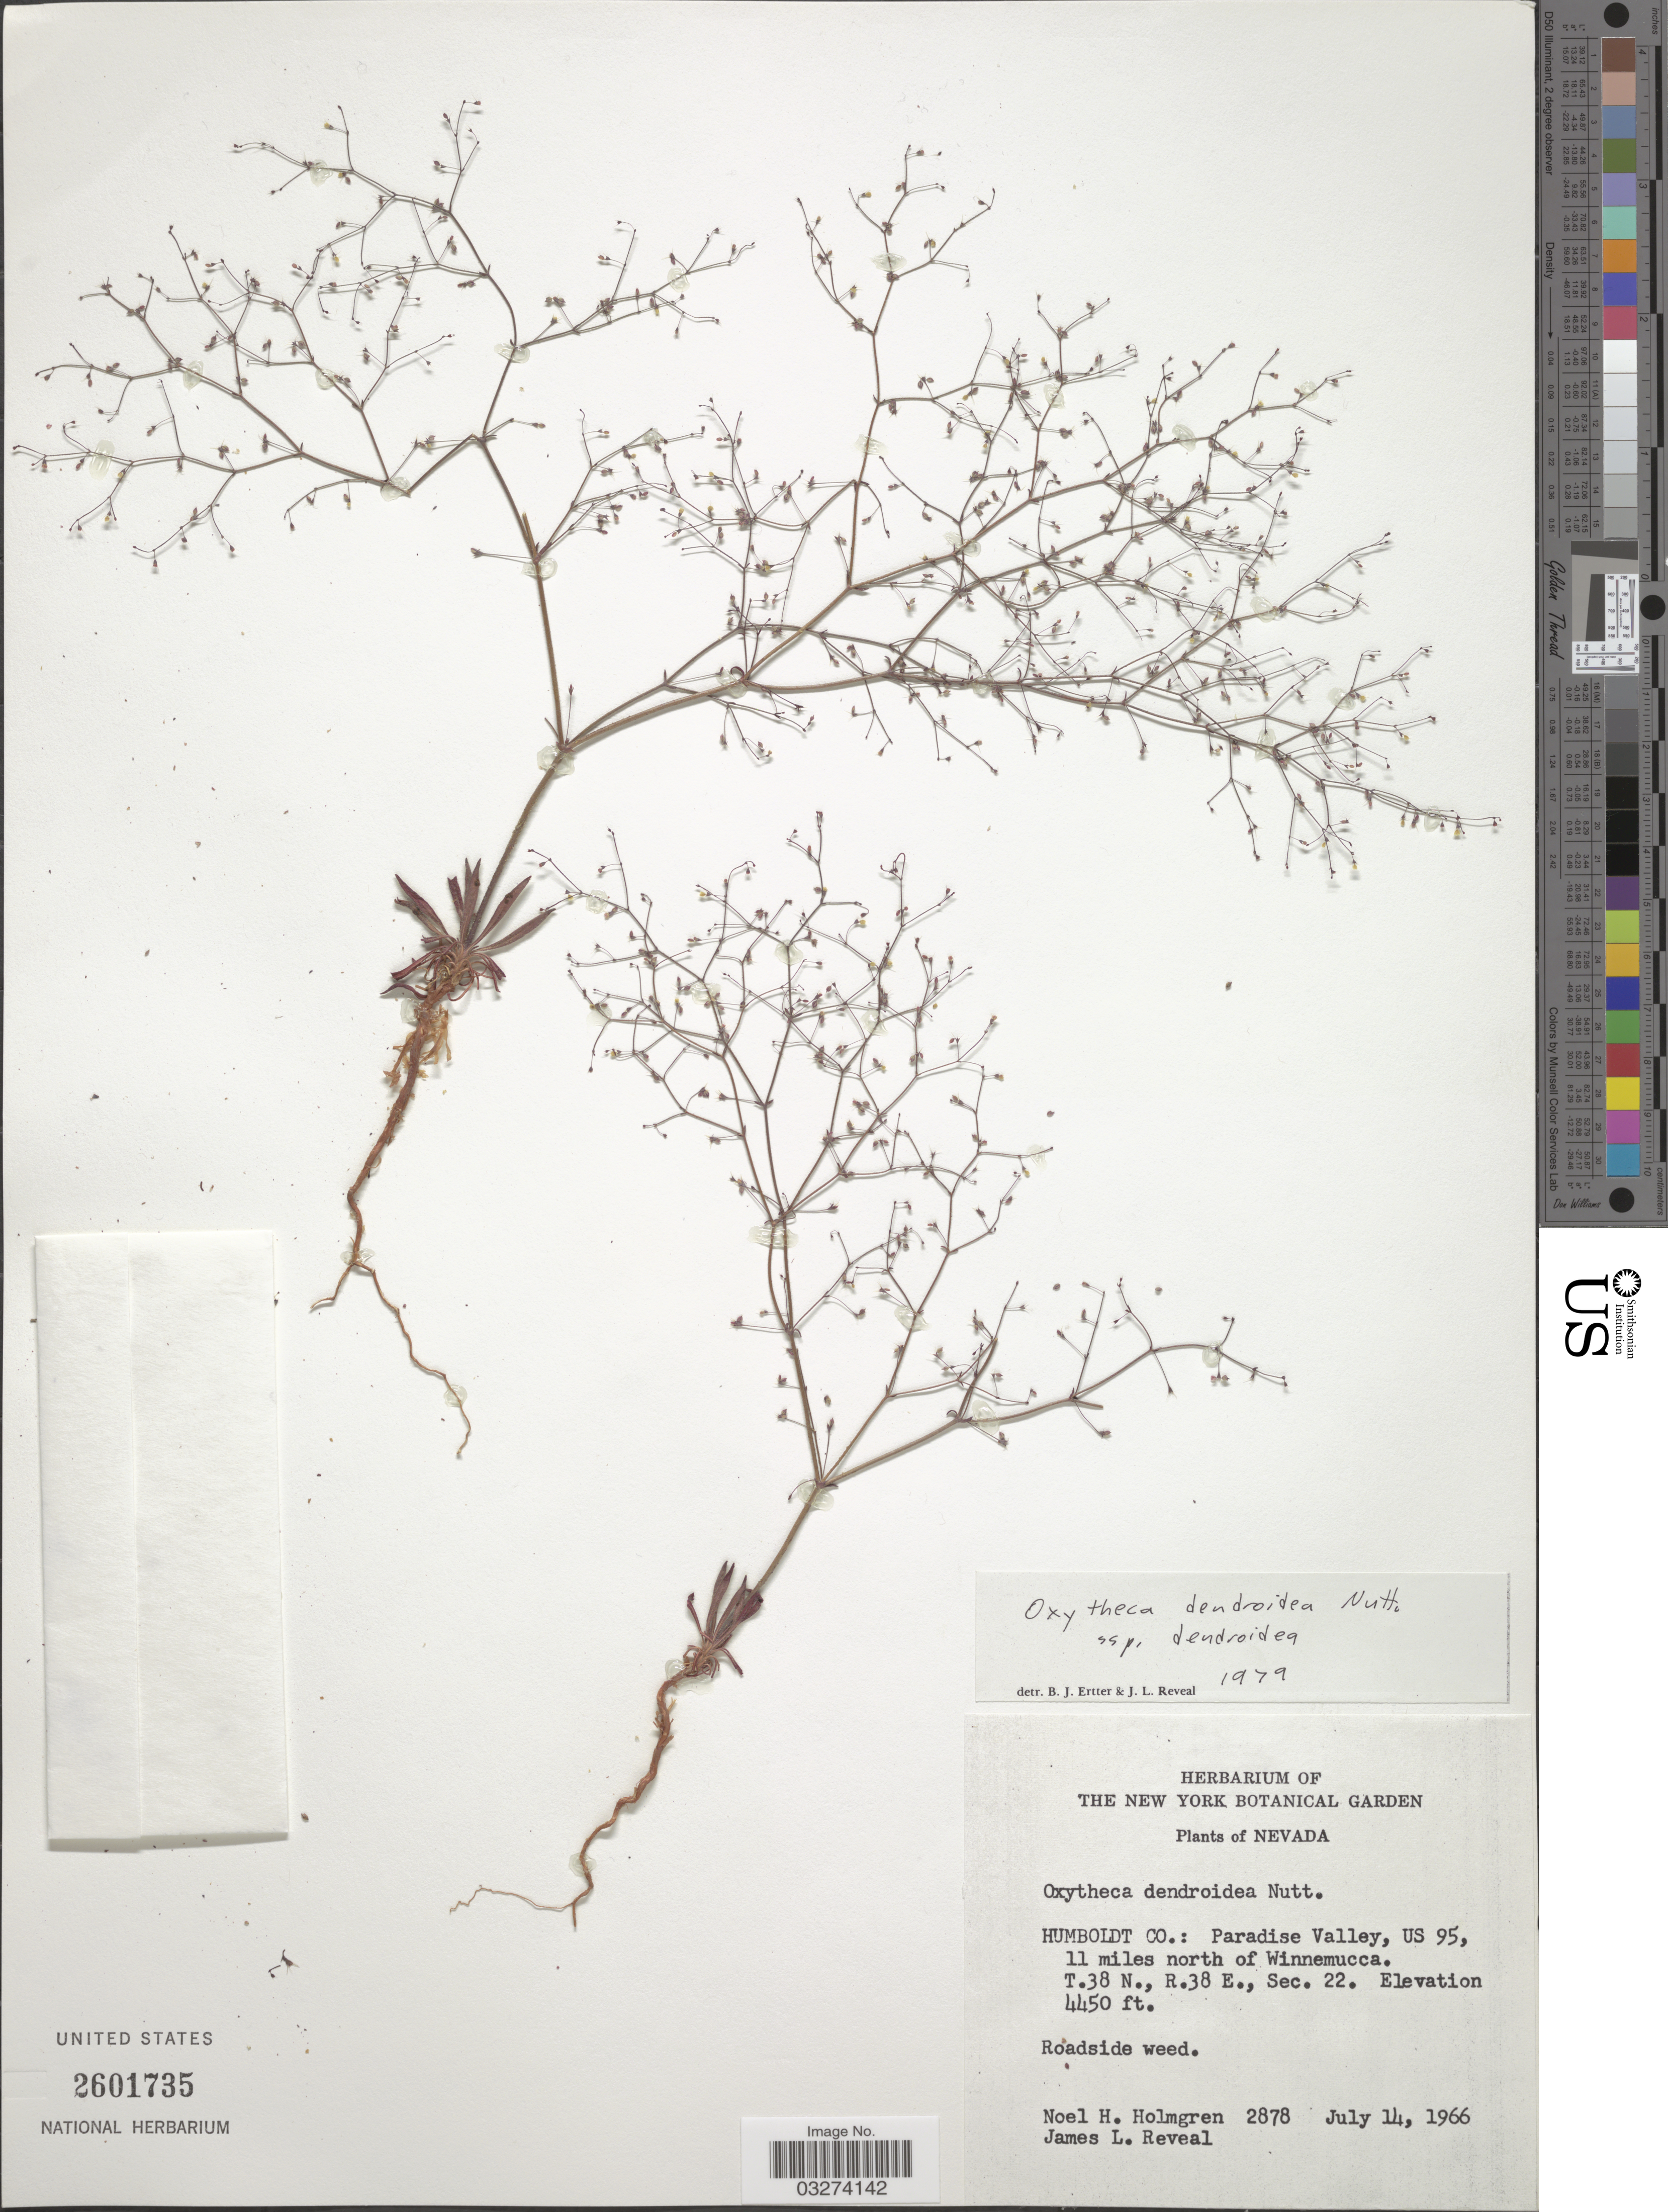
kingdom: Plantae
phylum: Tracheophyta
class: Magnoliopsida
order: Caryophyllales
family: Polygonaceae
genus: Oxytheca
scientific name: Oxytheca dendroidea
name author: Nutt.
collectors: N. H. Holmgren & J. L. Reveal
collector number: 2878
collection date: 1966-07-14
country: United States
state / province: Nevada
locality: Humboldt Co.: Paradise Valley, US 95, 11 miles north of Winnemucca. T.38 N., R.38 E., Sec. 22.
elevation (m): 1356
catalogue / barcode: US 2601735